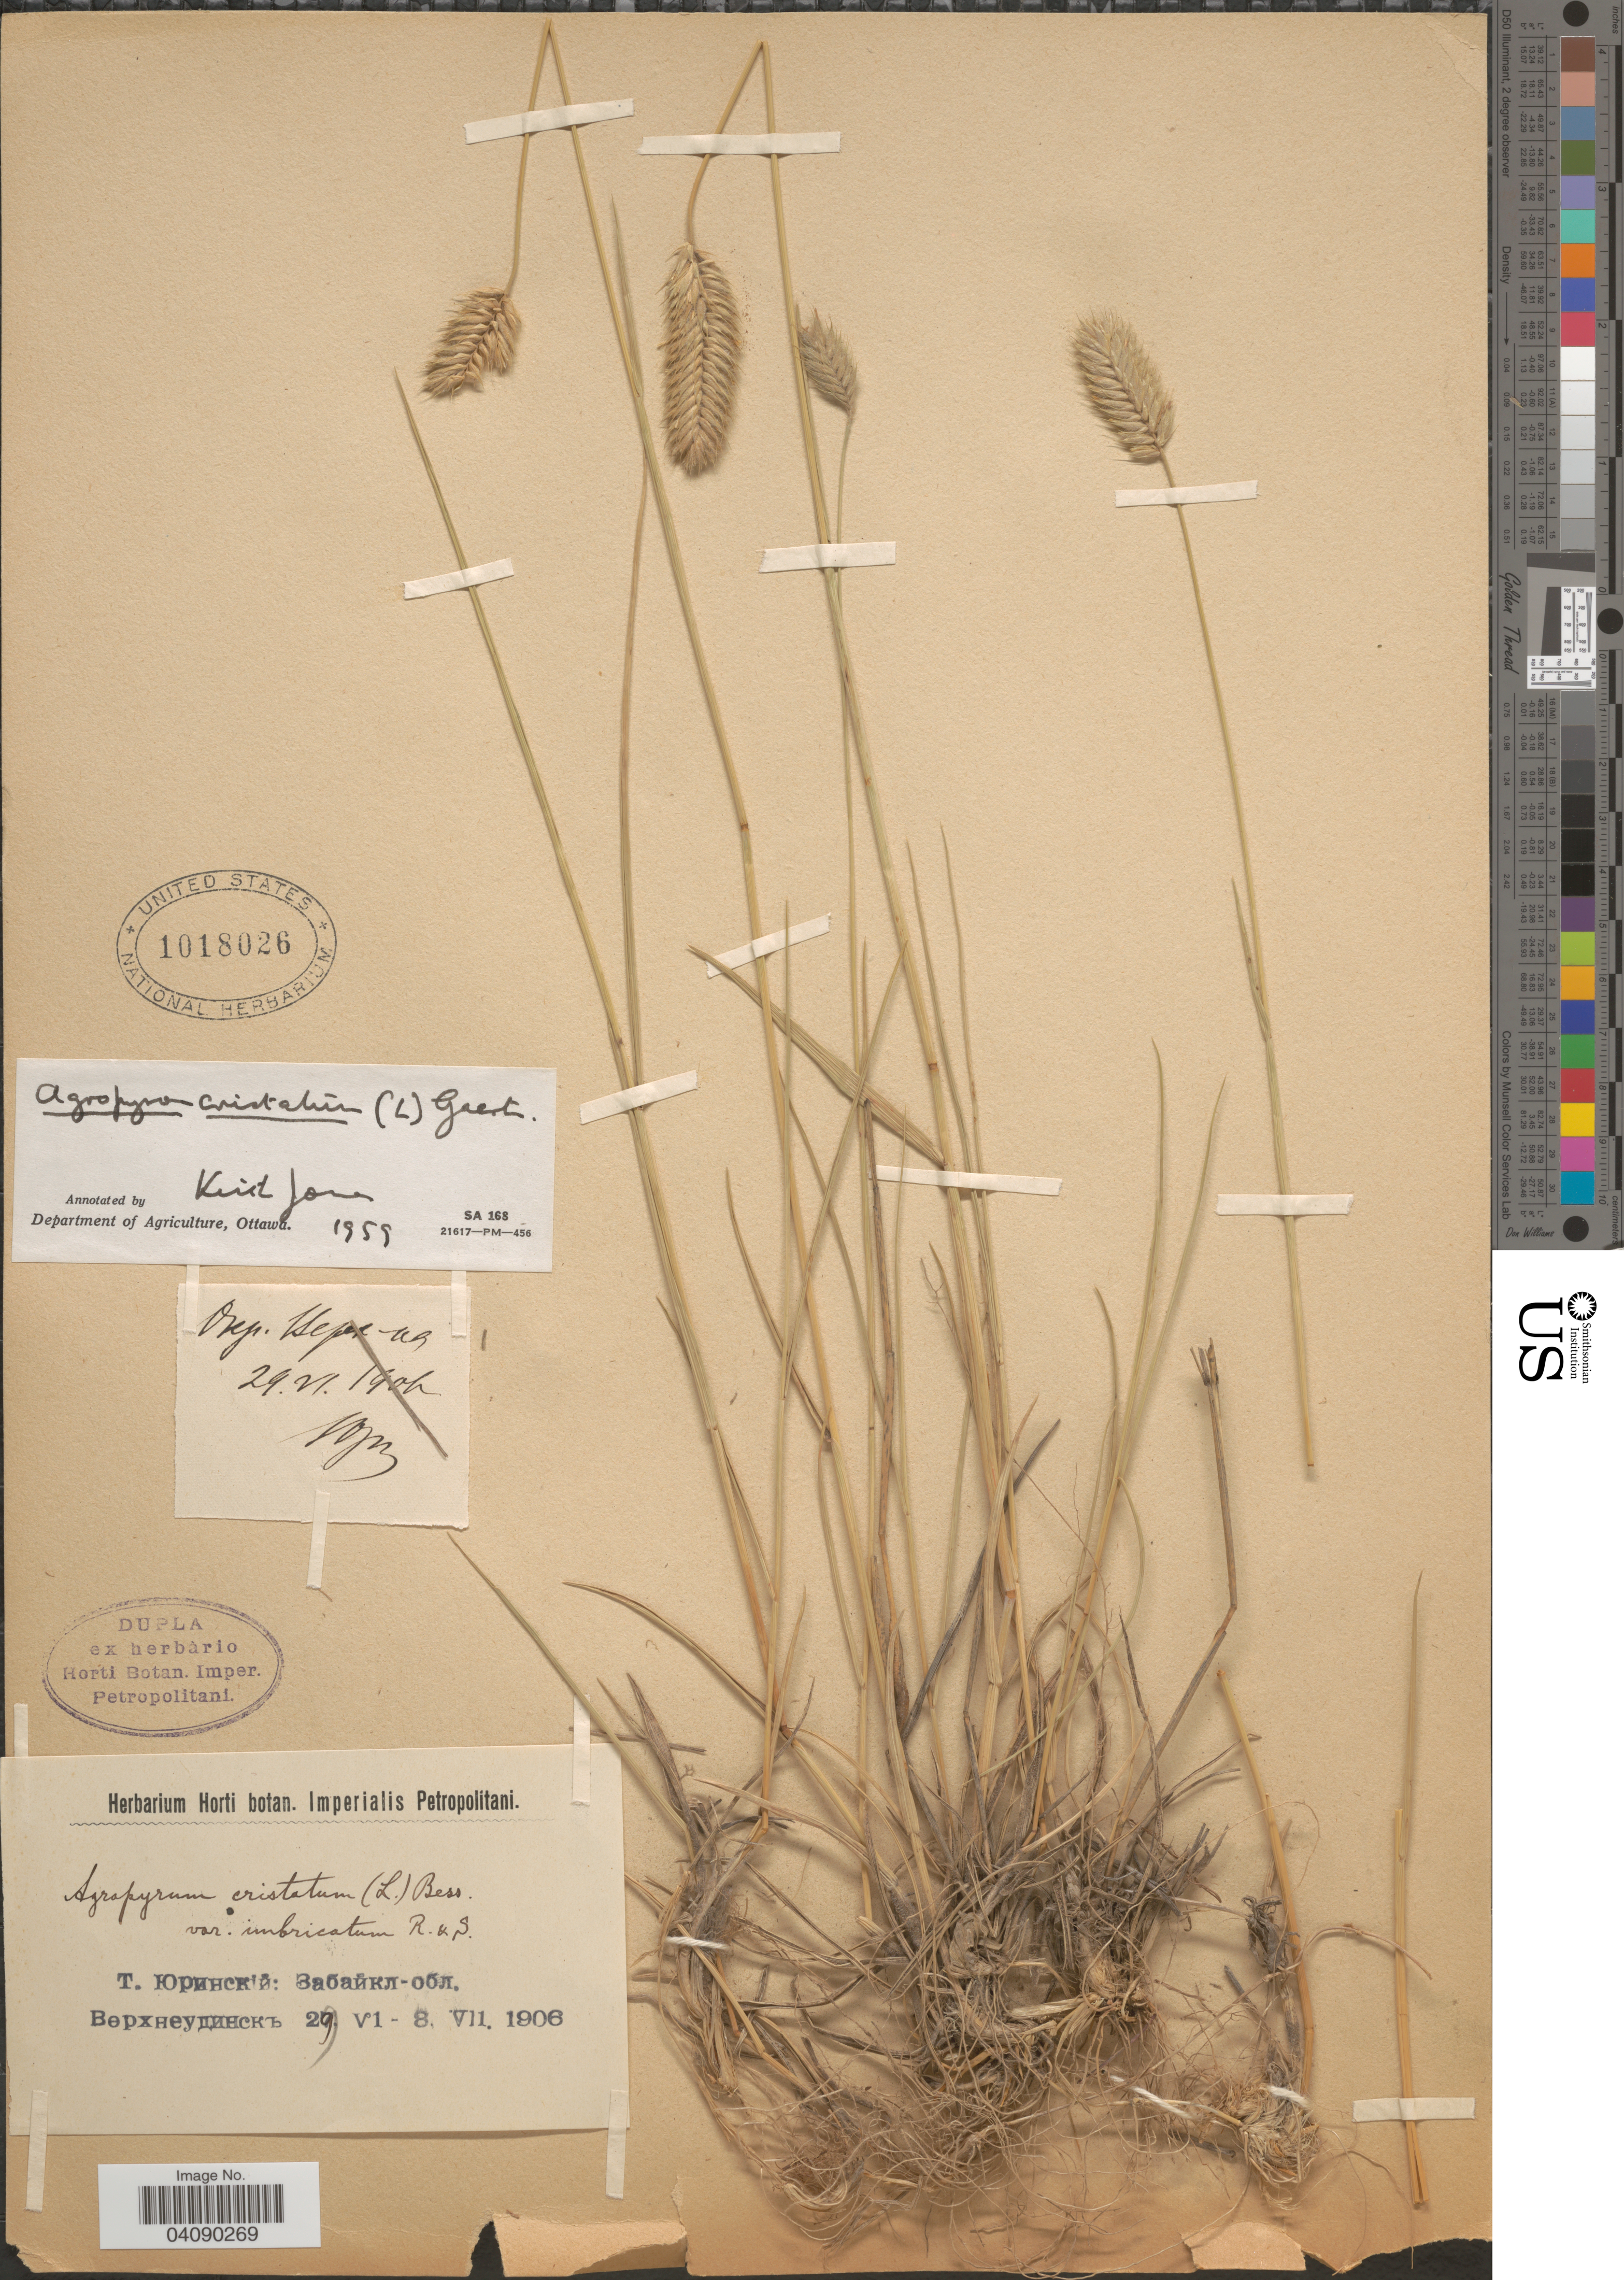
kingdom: Plantae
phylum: Tracheophyta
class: Liliopsida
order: Poales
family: Poaceae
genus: Agropyron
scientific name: Agropyron cristatum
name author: (L.) Gaertn.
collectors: T. Yurinskiy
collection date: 1906-06-29/1906-07-08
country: Russian Federation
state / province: Buryatia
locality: Verkhneudinsk (now Ulan-Ude)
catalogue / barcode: US 1018026